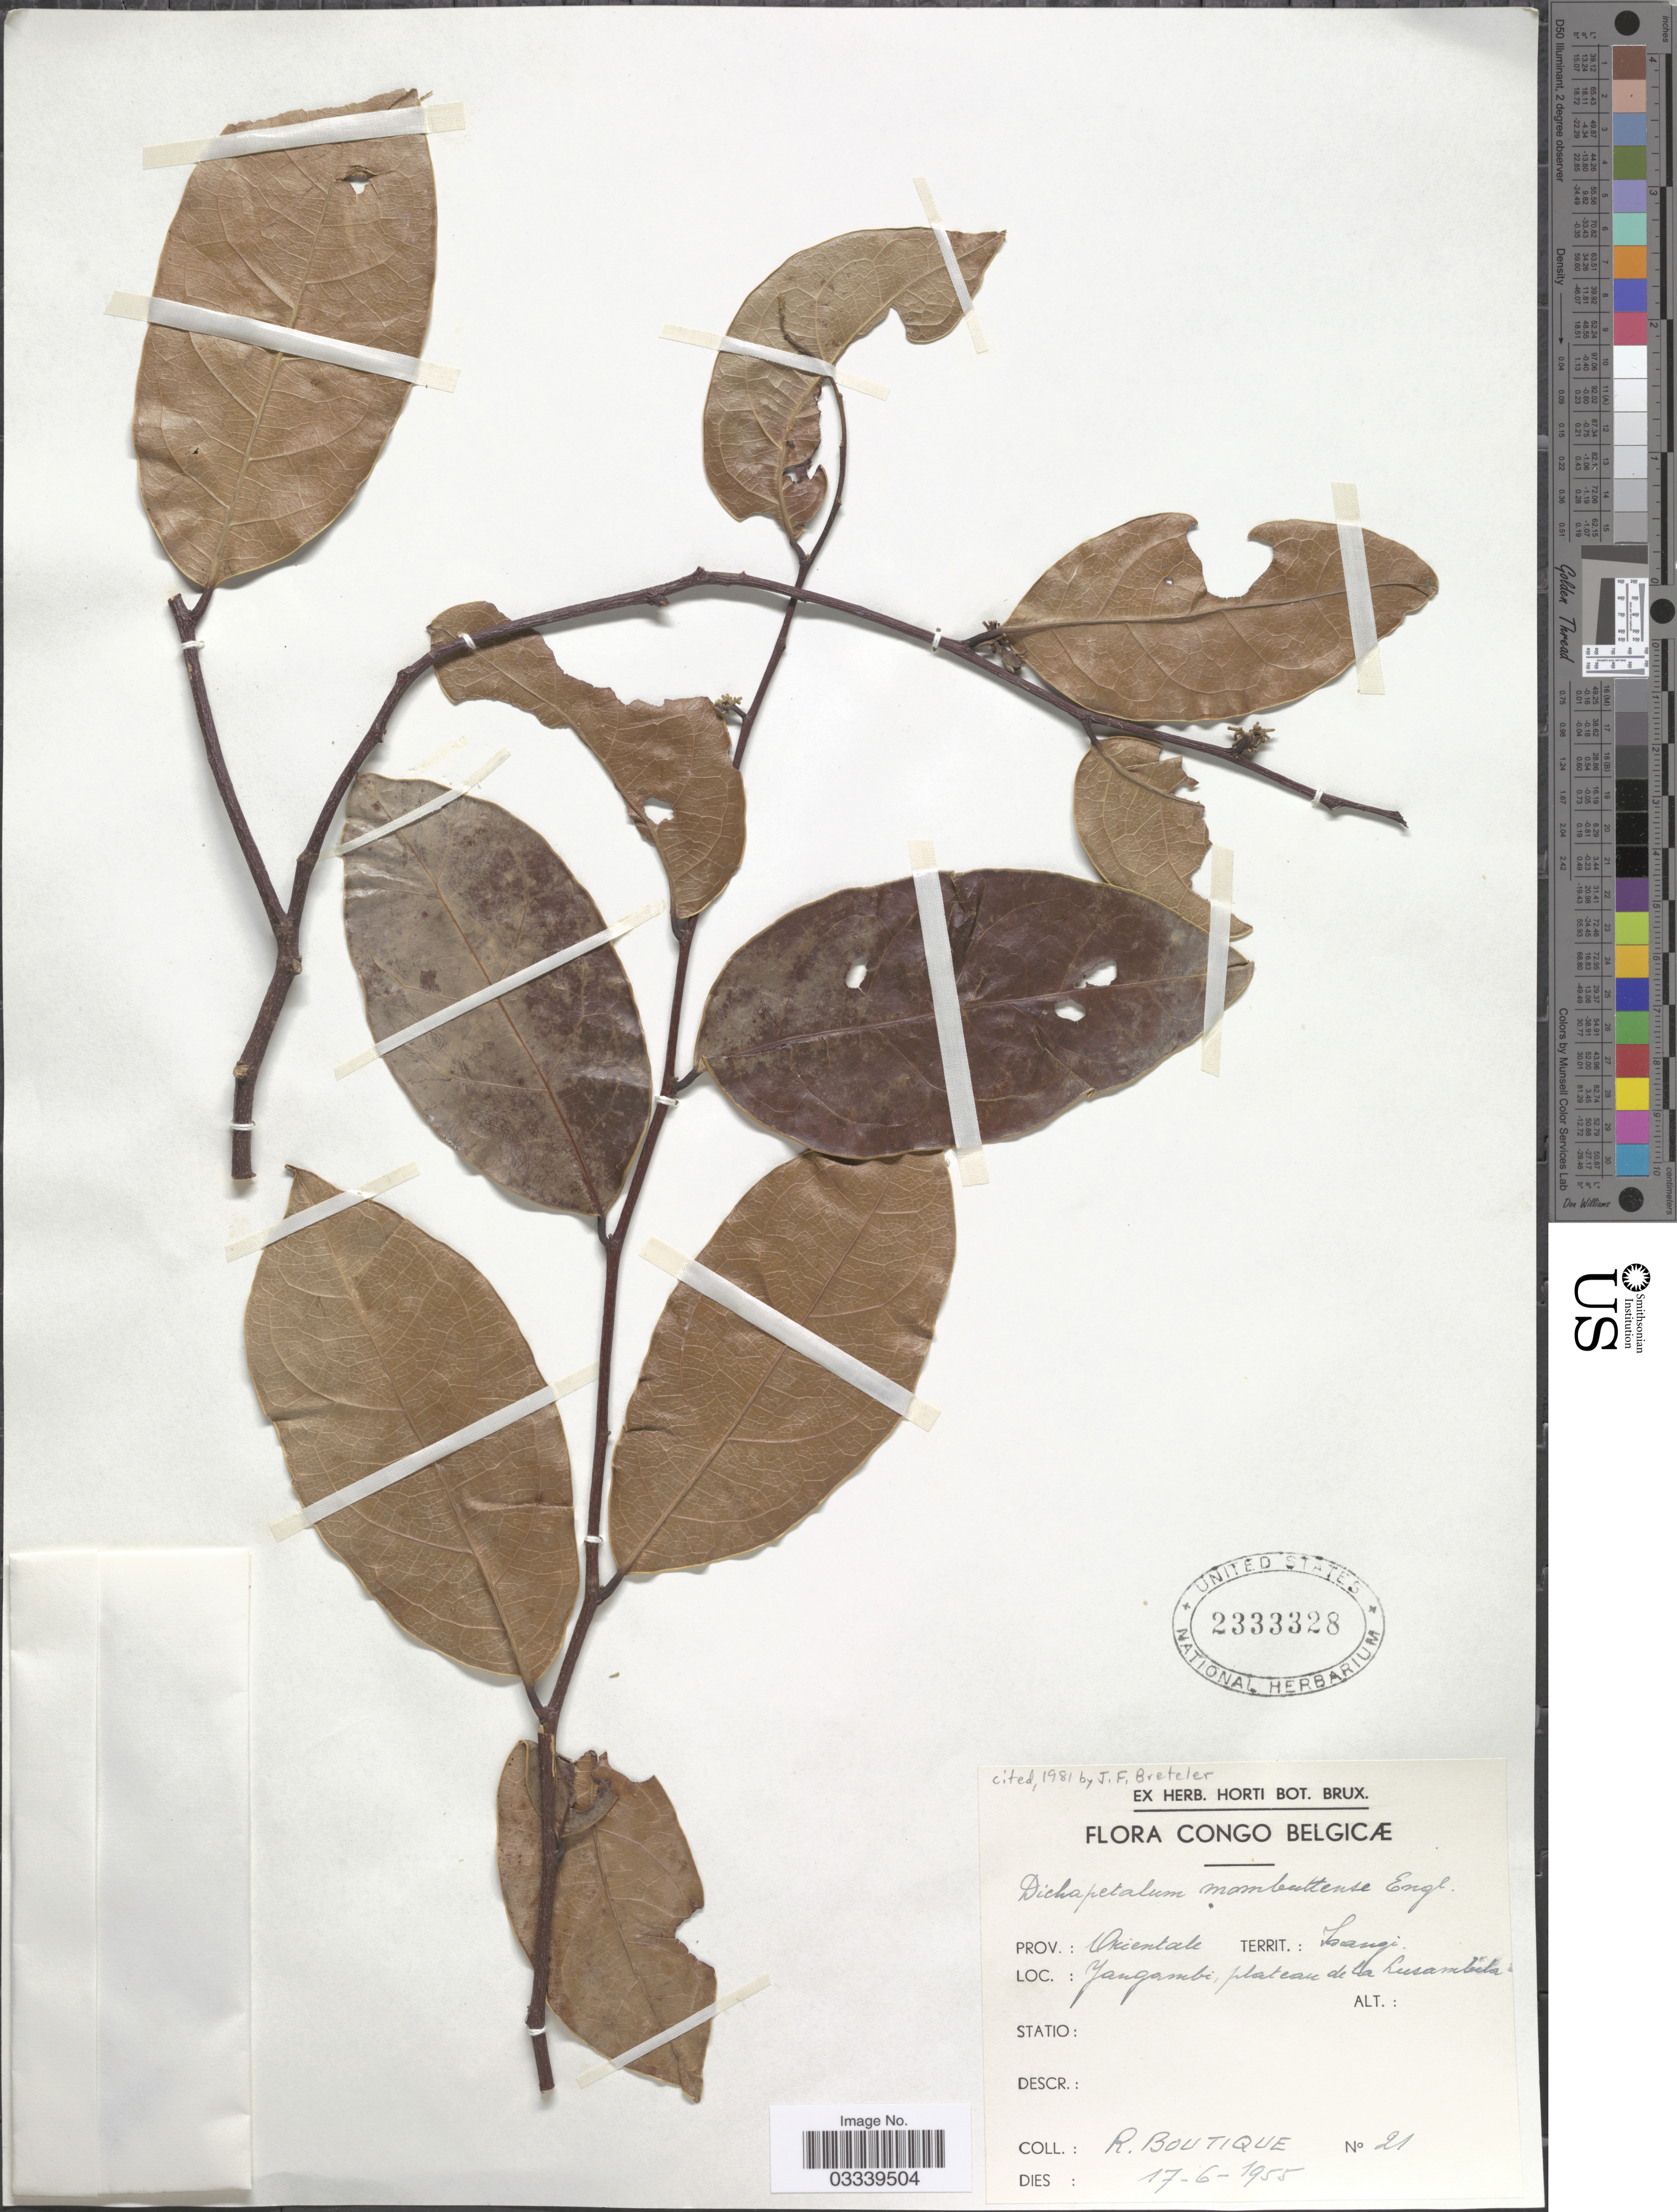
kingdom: Plantae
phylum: Tracheophyta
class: Magnoliopsida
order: Malpighiales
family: Dichapetalaceae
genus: Dichapetalum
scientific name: Dichapetalum mombuttense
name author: Engl.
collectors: R. Boutique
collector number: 21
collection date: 1955-06-17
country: Congo, Democratic Republic of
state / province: Tshopo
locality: Congo Belgicæ. Territ.: Isangi. Yangambi, plateau de la Lusambila.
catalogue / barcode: US 2333328